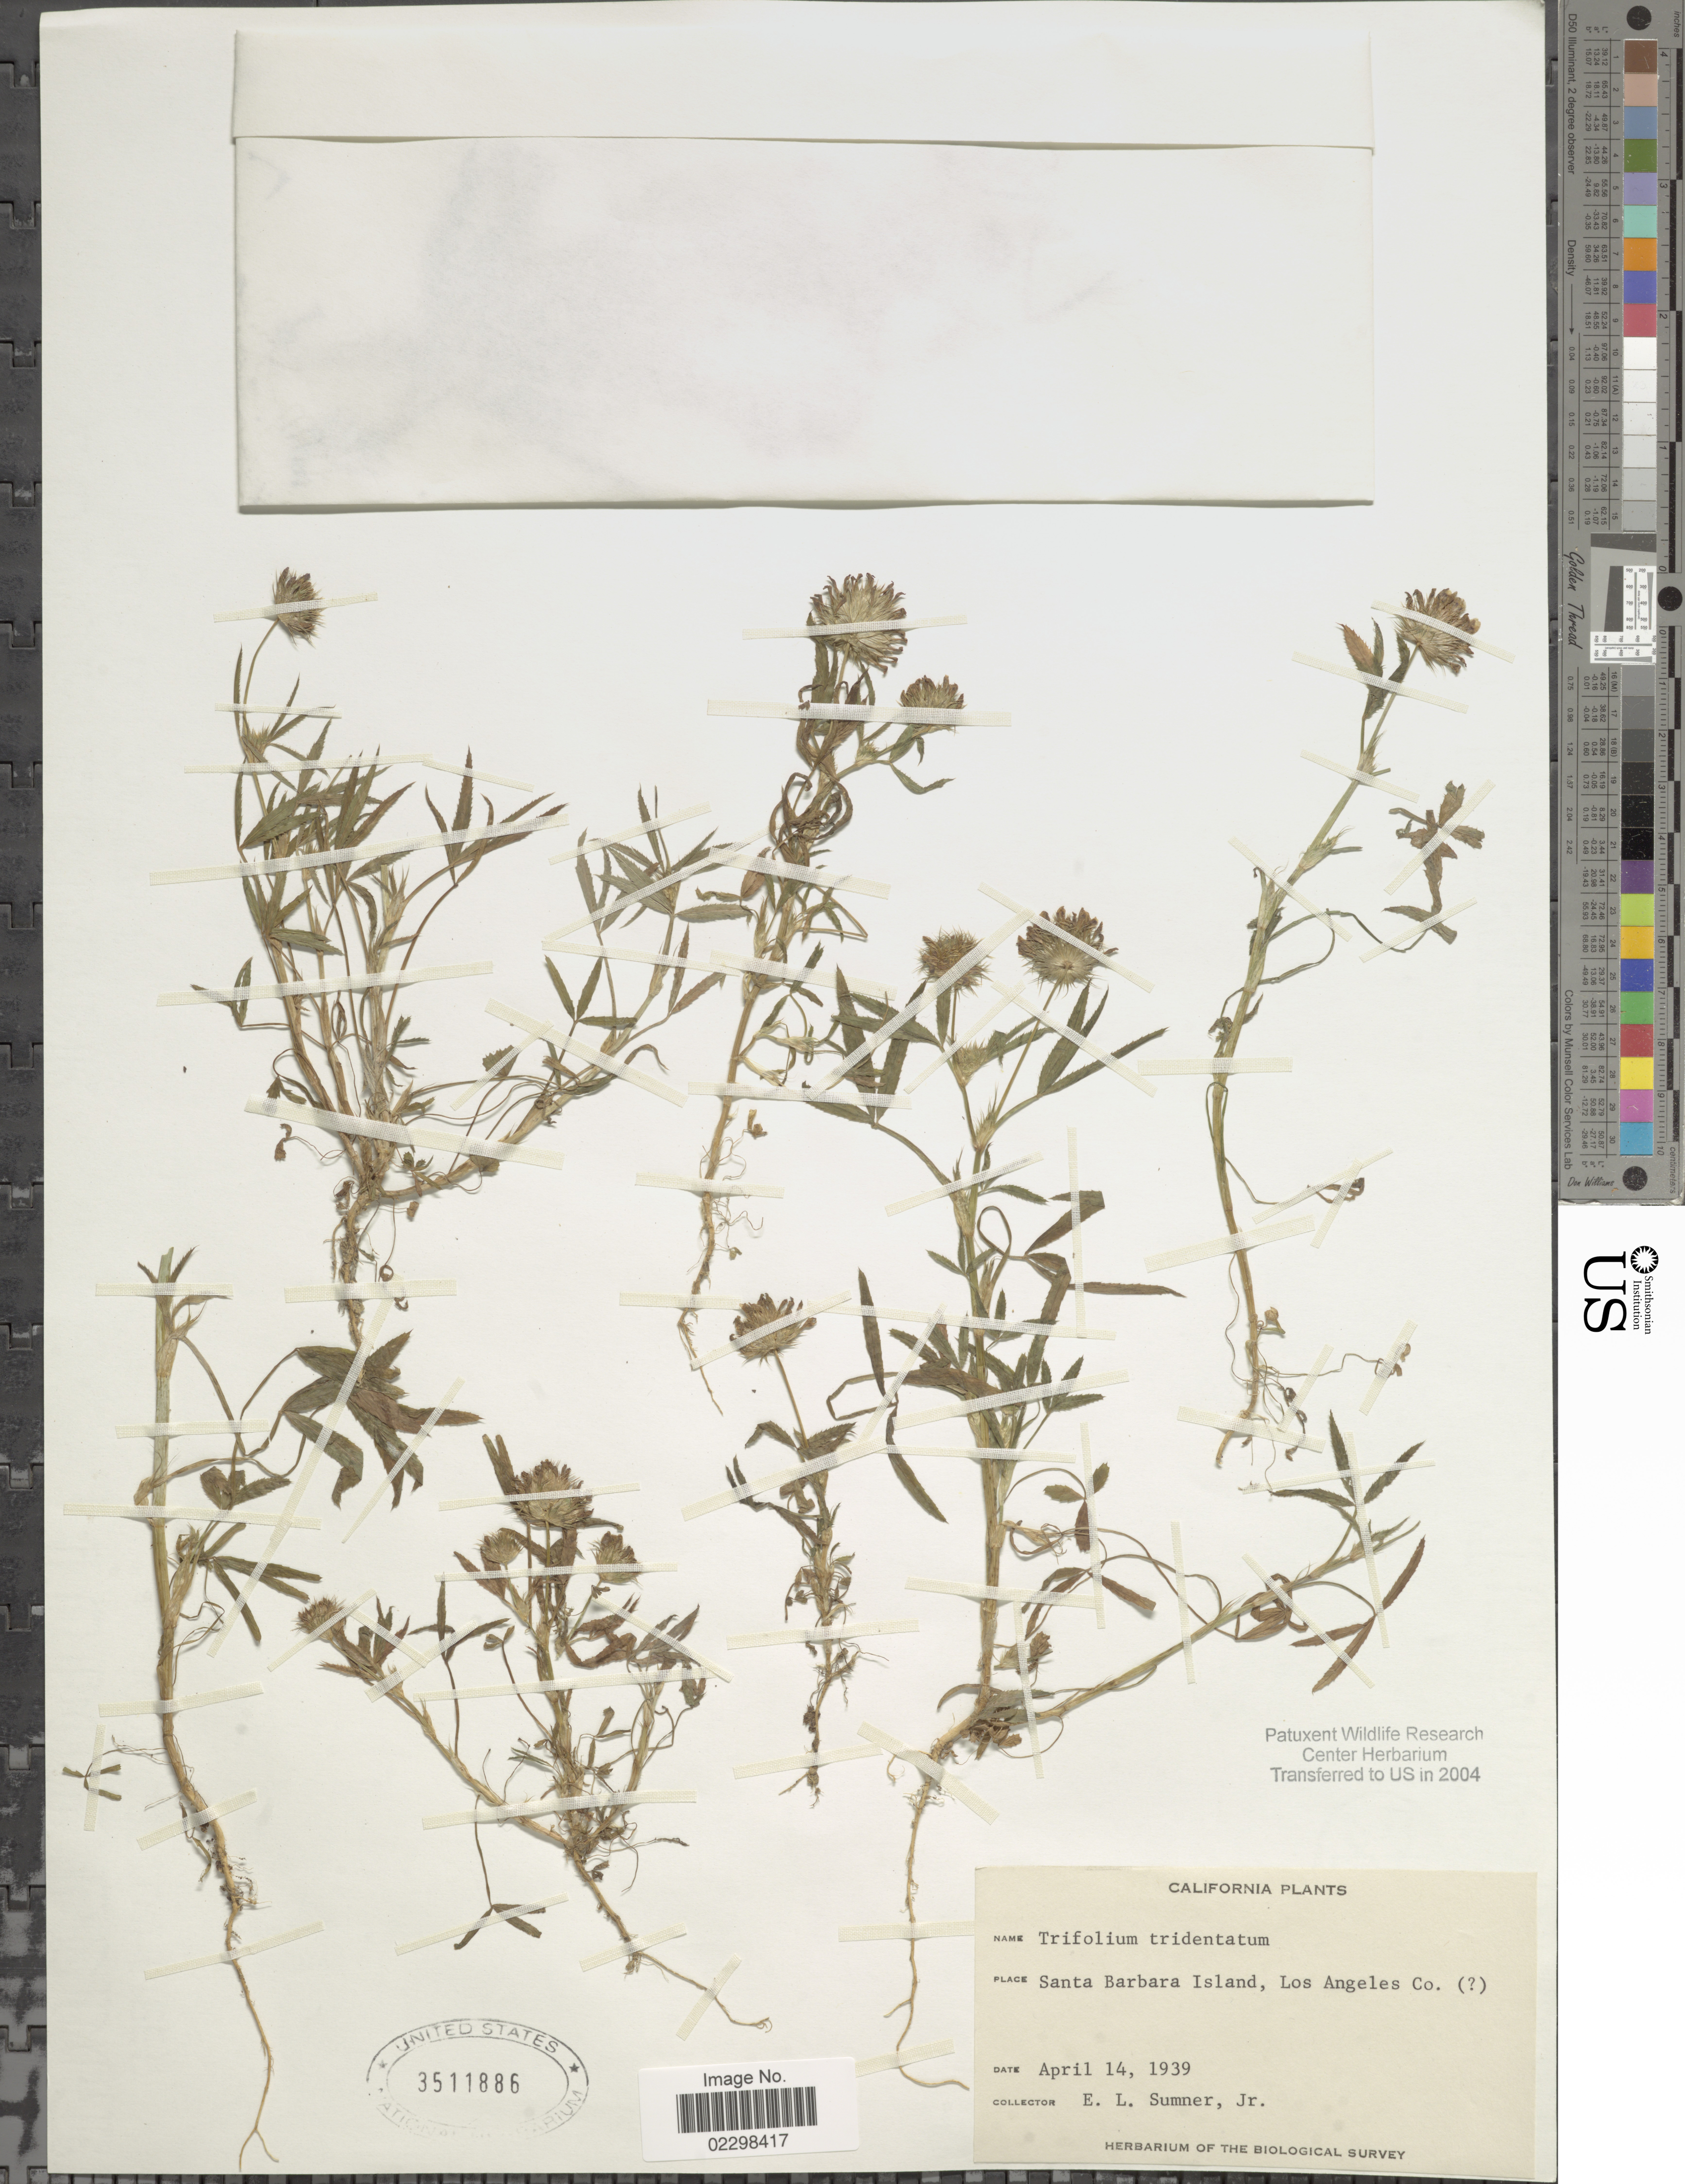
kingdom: Plantae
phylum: Tracheophyta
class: Magnoliopsida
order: Fabales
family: Fabaceae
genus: Trifolium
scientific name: Trifolium tridentatum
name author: Lindl.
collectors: E. Sumner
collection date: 1939-04-14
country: United States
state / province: California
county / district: Los Angeles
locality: Santa Barbara Island, Los Angeles Co. California.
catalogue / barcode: US 3511886